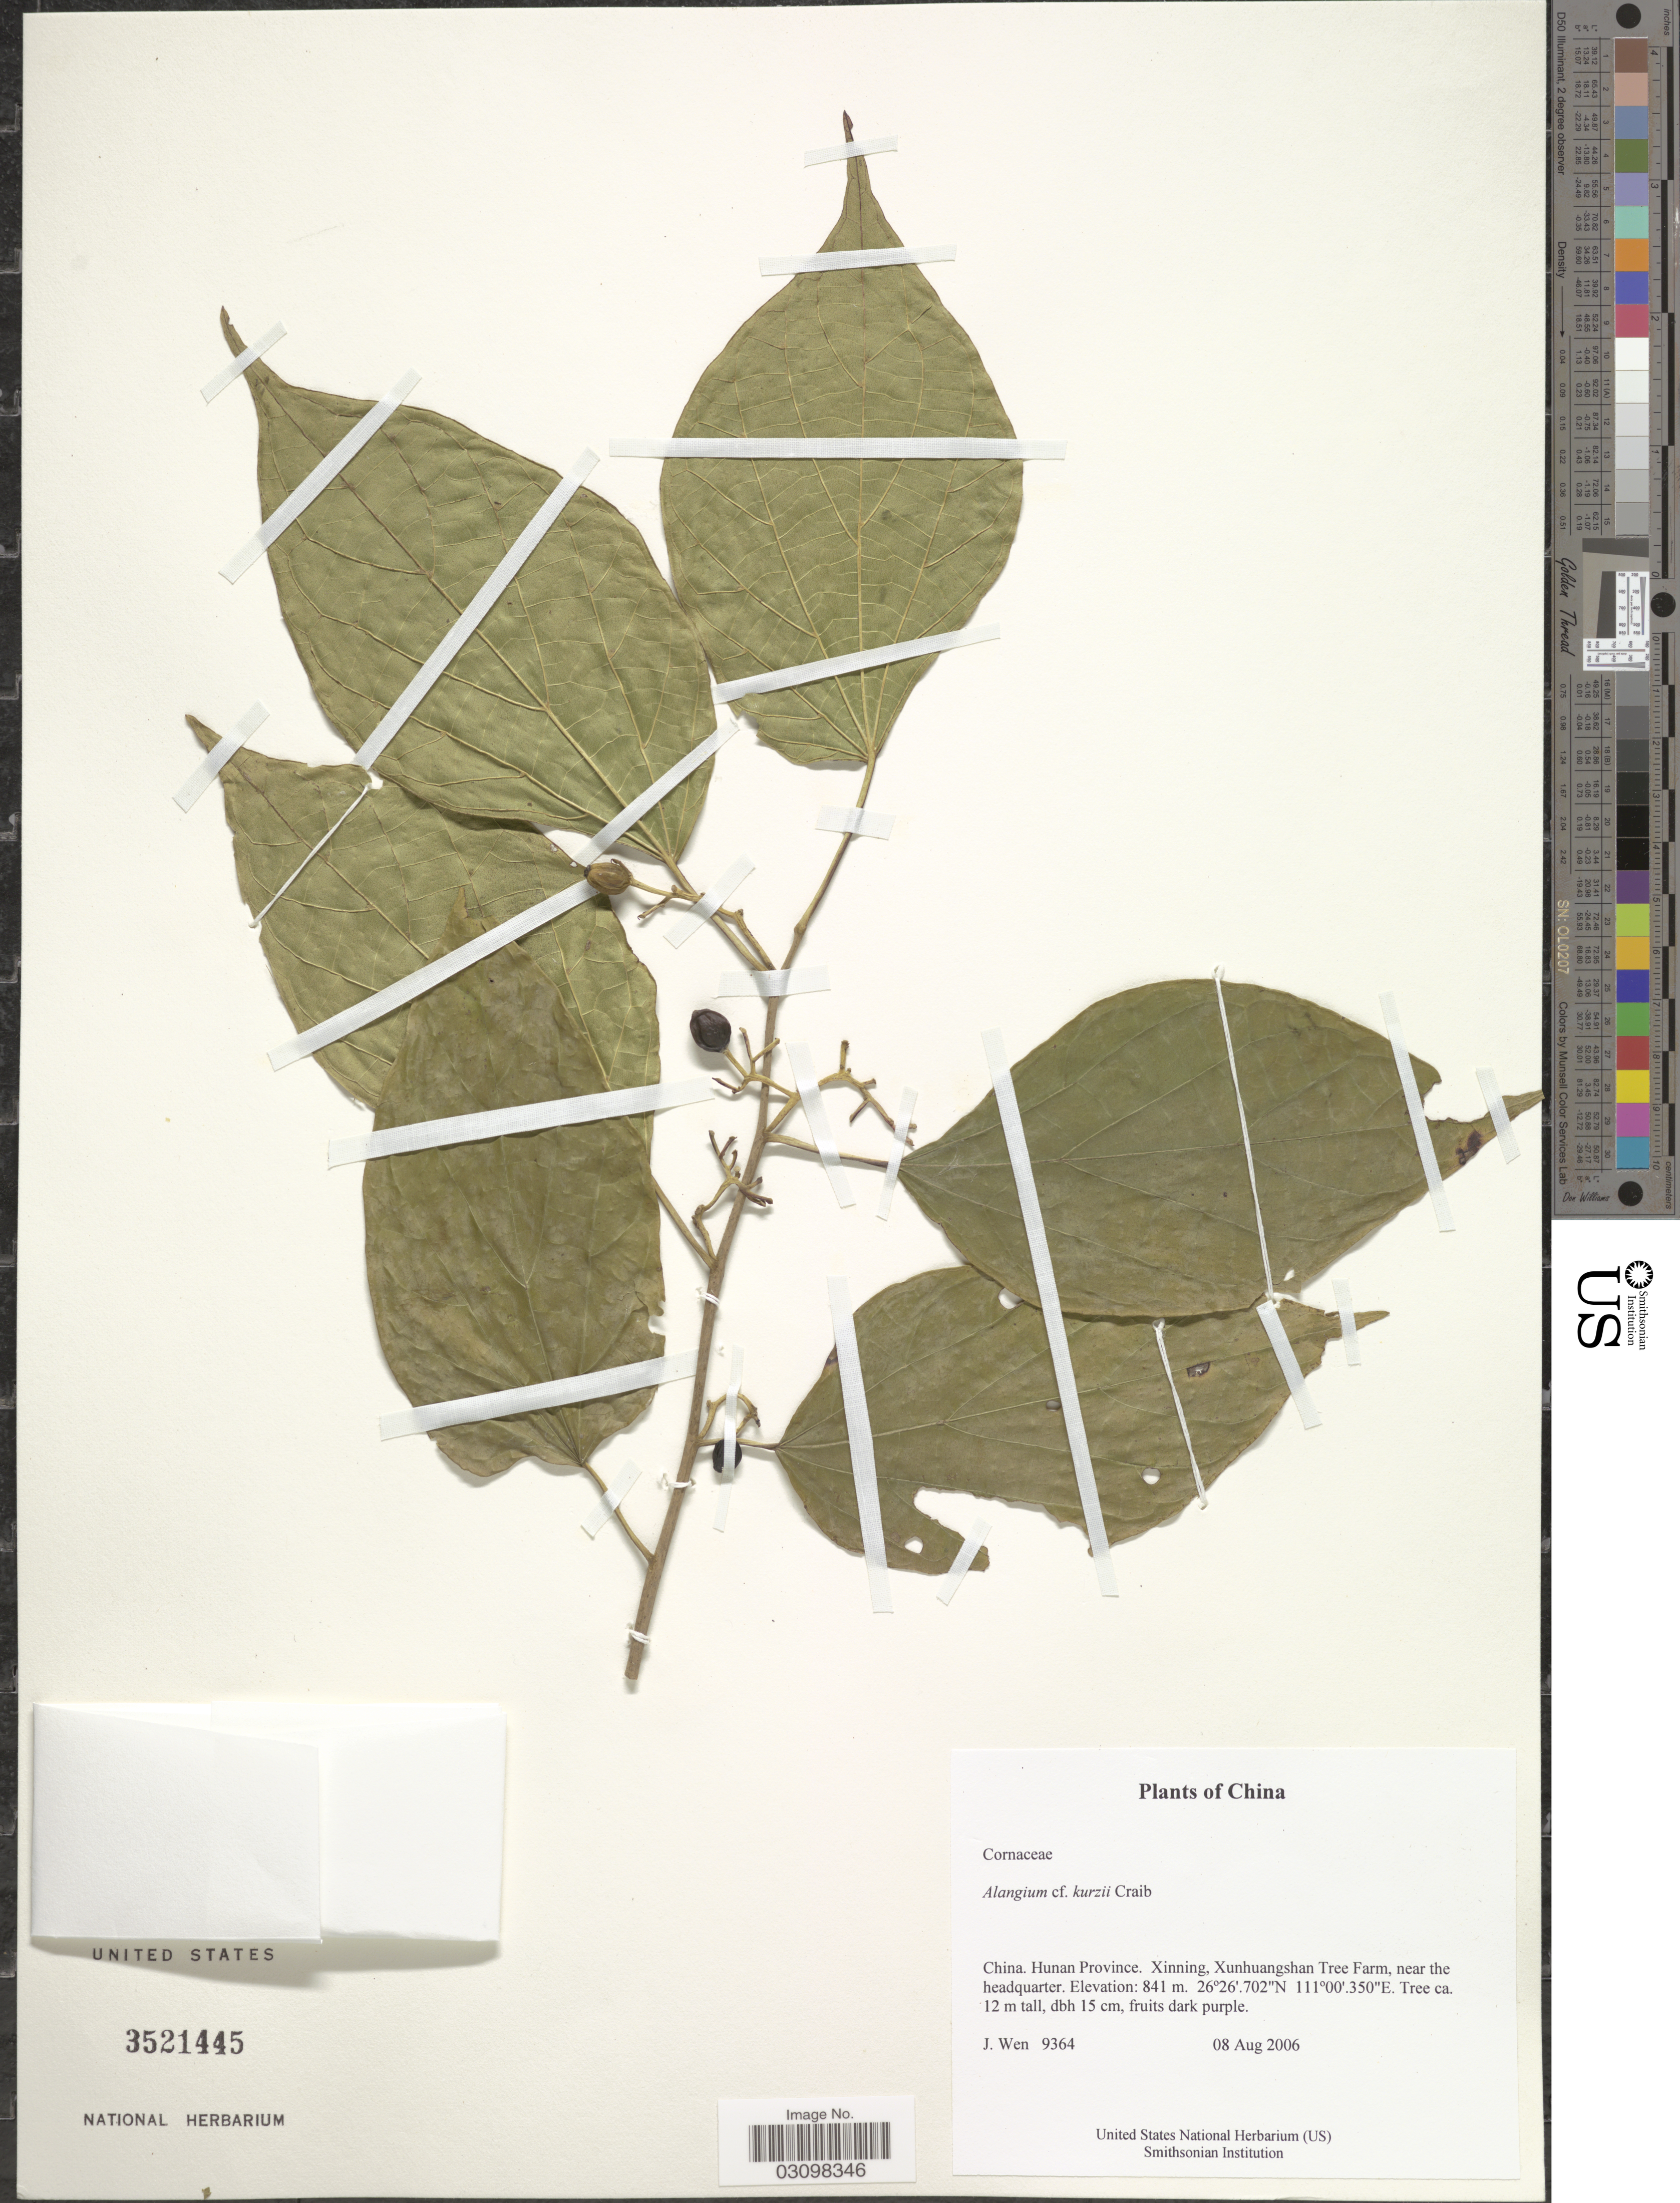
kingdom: Plantae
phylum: Tracheophyta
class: Magnoliopsida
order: Cornales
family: Cornaceae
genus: Alangium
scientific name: Alangium kurzii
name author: Craib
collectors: J. Wen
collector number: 9364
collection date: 2006-08-08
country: China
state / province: Hunan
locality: Xinning, Xunhuangshan Tree Farm, near the headquarter.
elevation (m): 841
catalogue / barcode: US 3521445